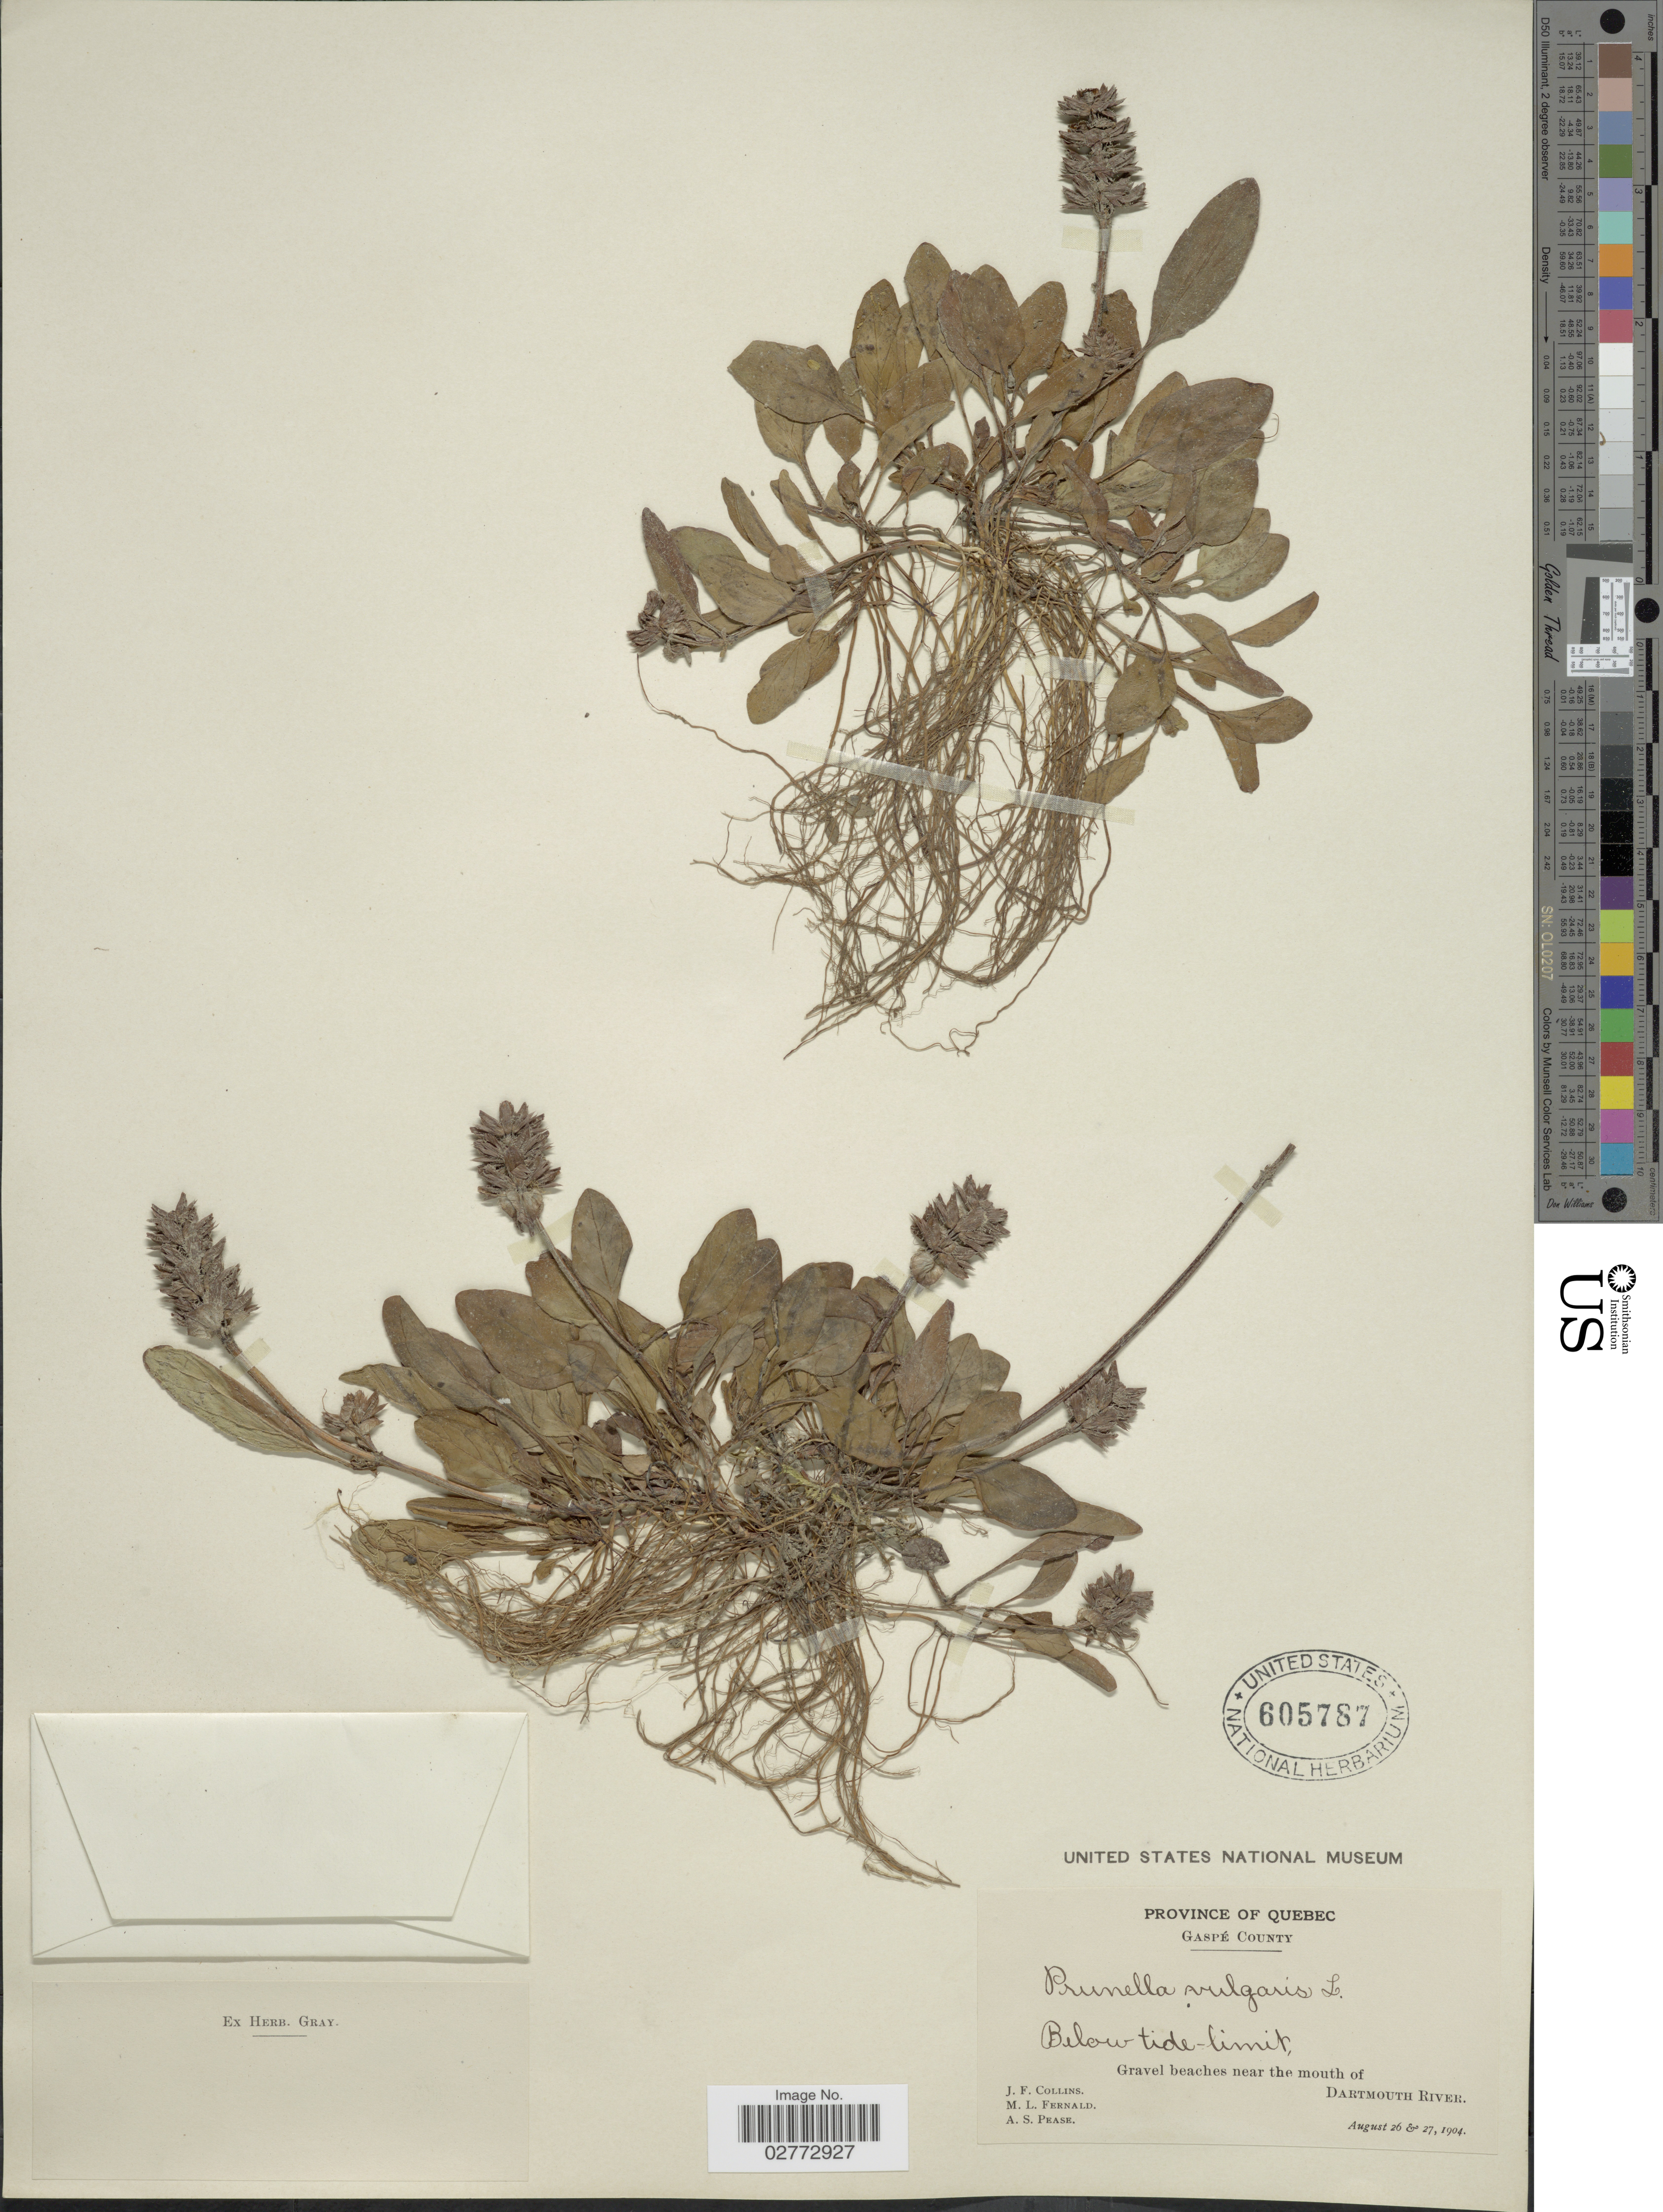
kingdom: Plantae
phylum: Tracheophyta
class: Magnoliopsida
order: Lamiales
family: Lamiaceae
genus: Prunella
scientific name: Prunella vulgaris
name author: L.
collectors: J. Collins, M. L. Fernald & A. S. Pease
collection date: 1904-08-26/1904-08-27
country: Canada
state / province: Quebec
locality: Gaspé County. Below tide-limit. Gravel beaches near the mouth of Dartmouth River.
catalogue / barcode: US 605787